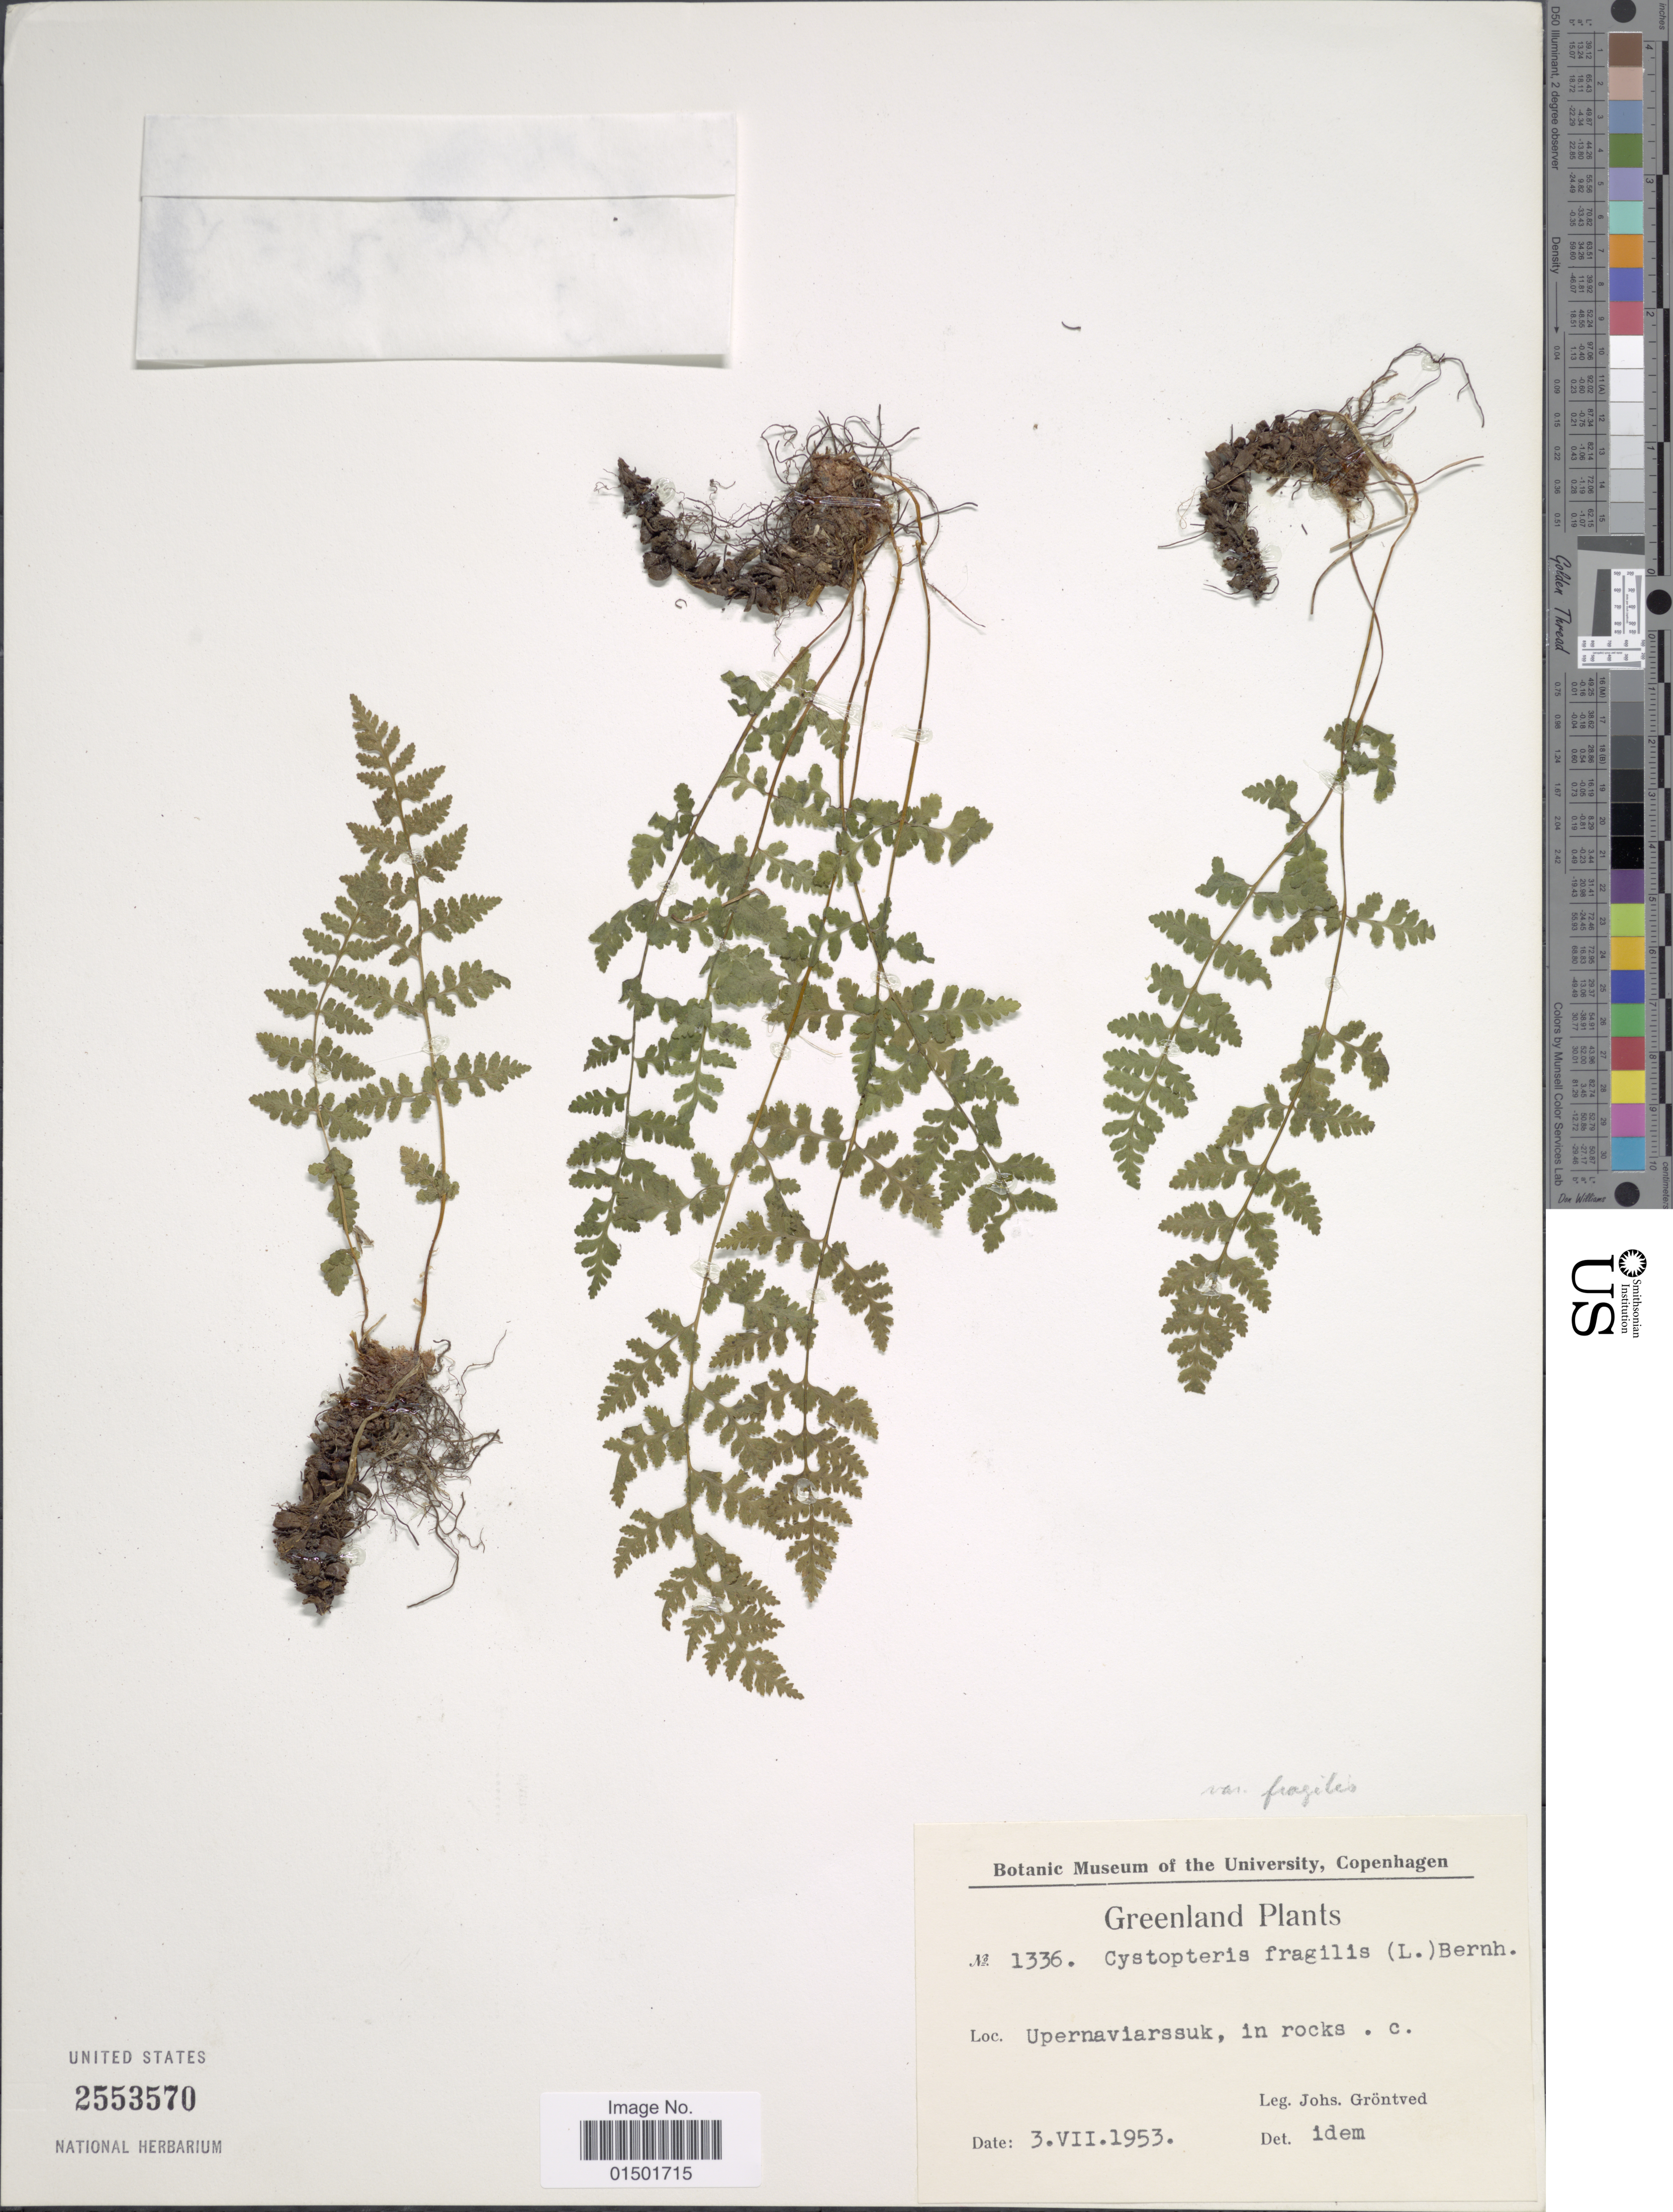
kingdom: Plantae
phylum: Tracheophyta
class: Polypodiopsida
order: Polypodiales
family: Cystopteridaceae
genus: Cystopteris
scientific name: Cystopteris fragilis var. fragilis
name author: (L.) Bernh.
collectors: J. Gröntved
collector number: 1336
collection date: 1953-07-03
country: Greenland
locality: Upernaviarssuk, in rocks. c.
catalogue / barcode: US 2553570